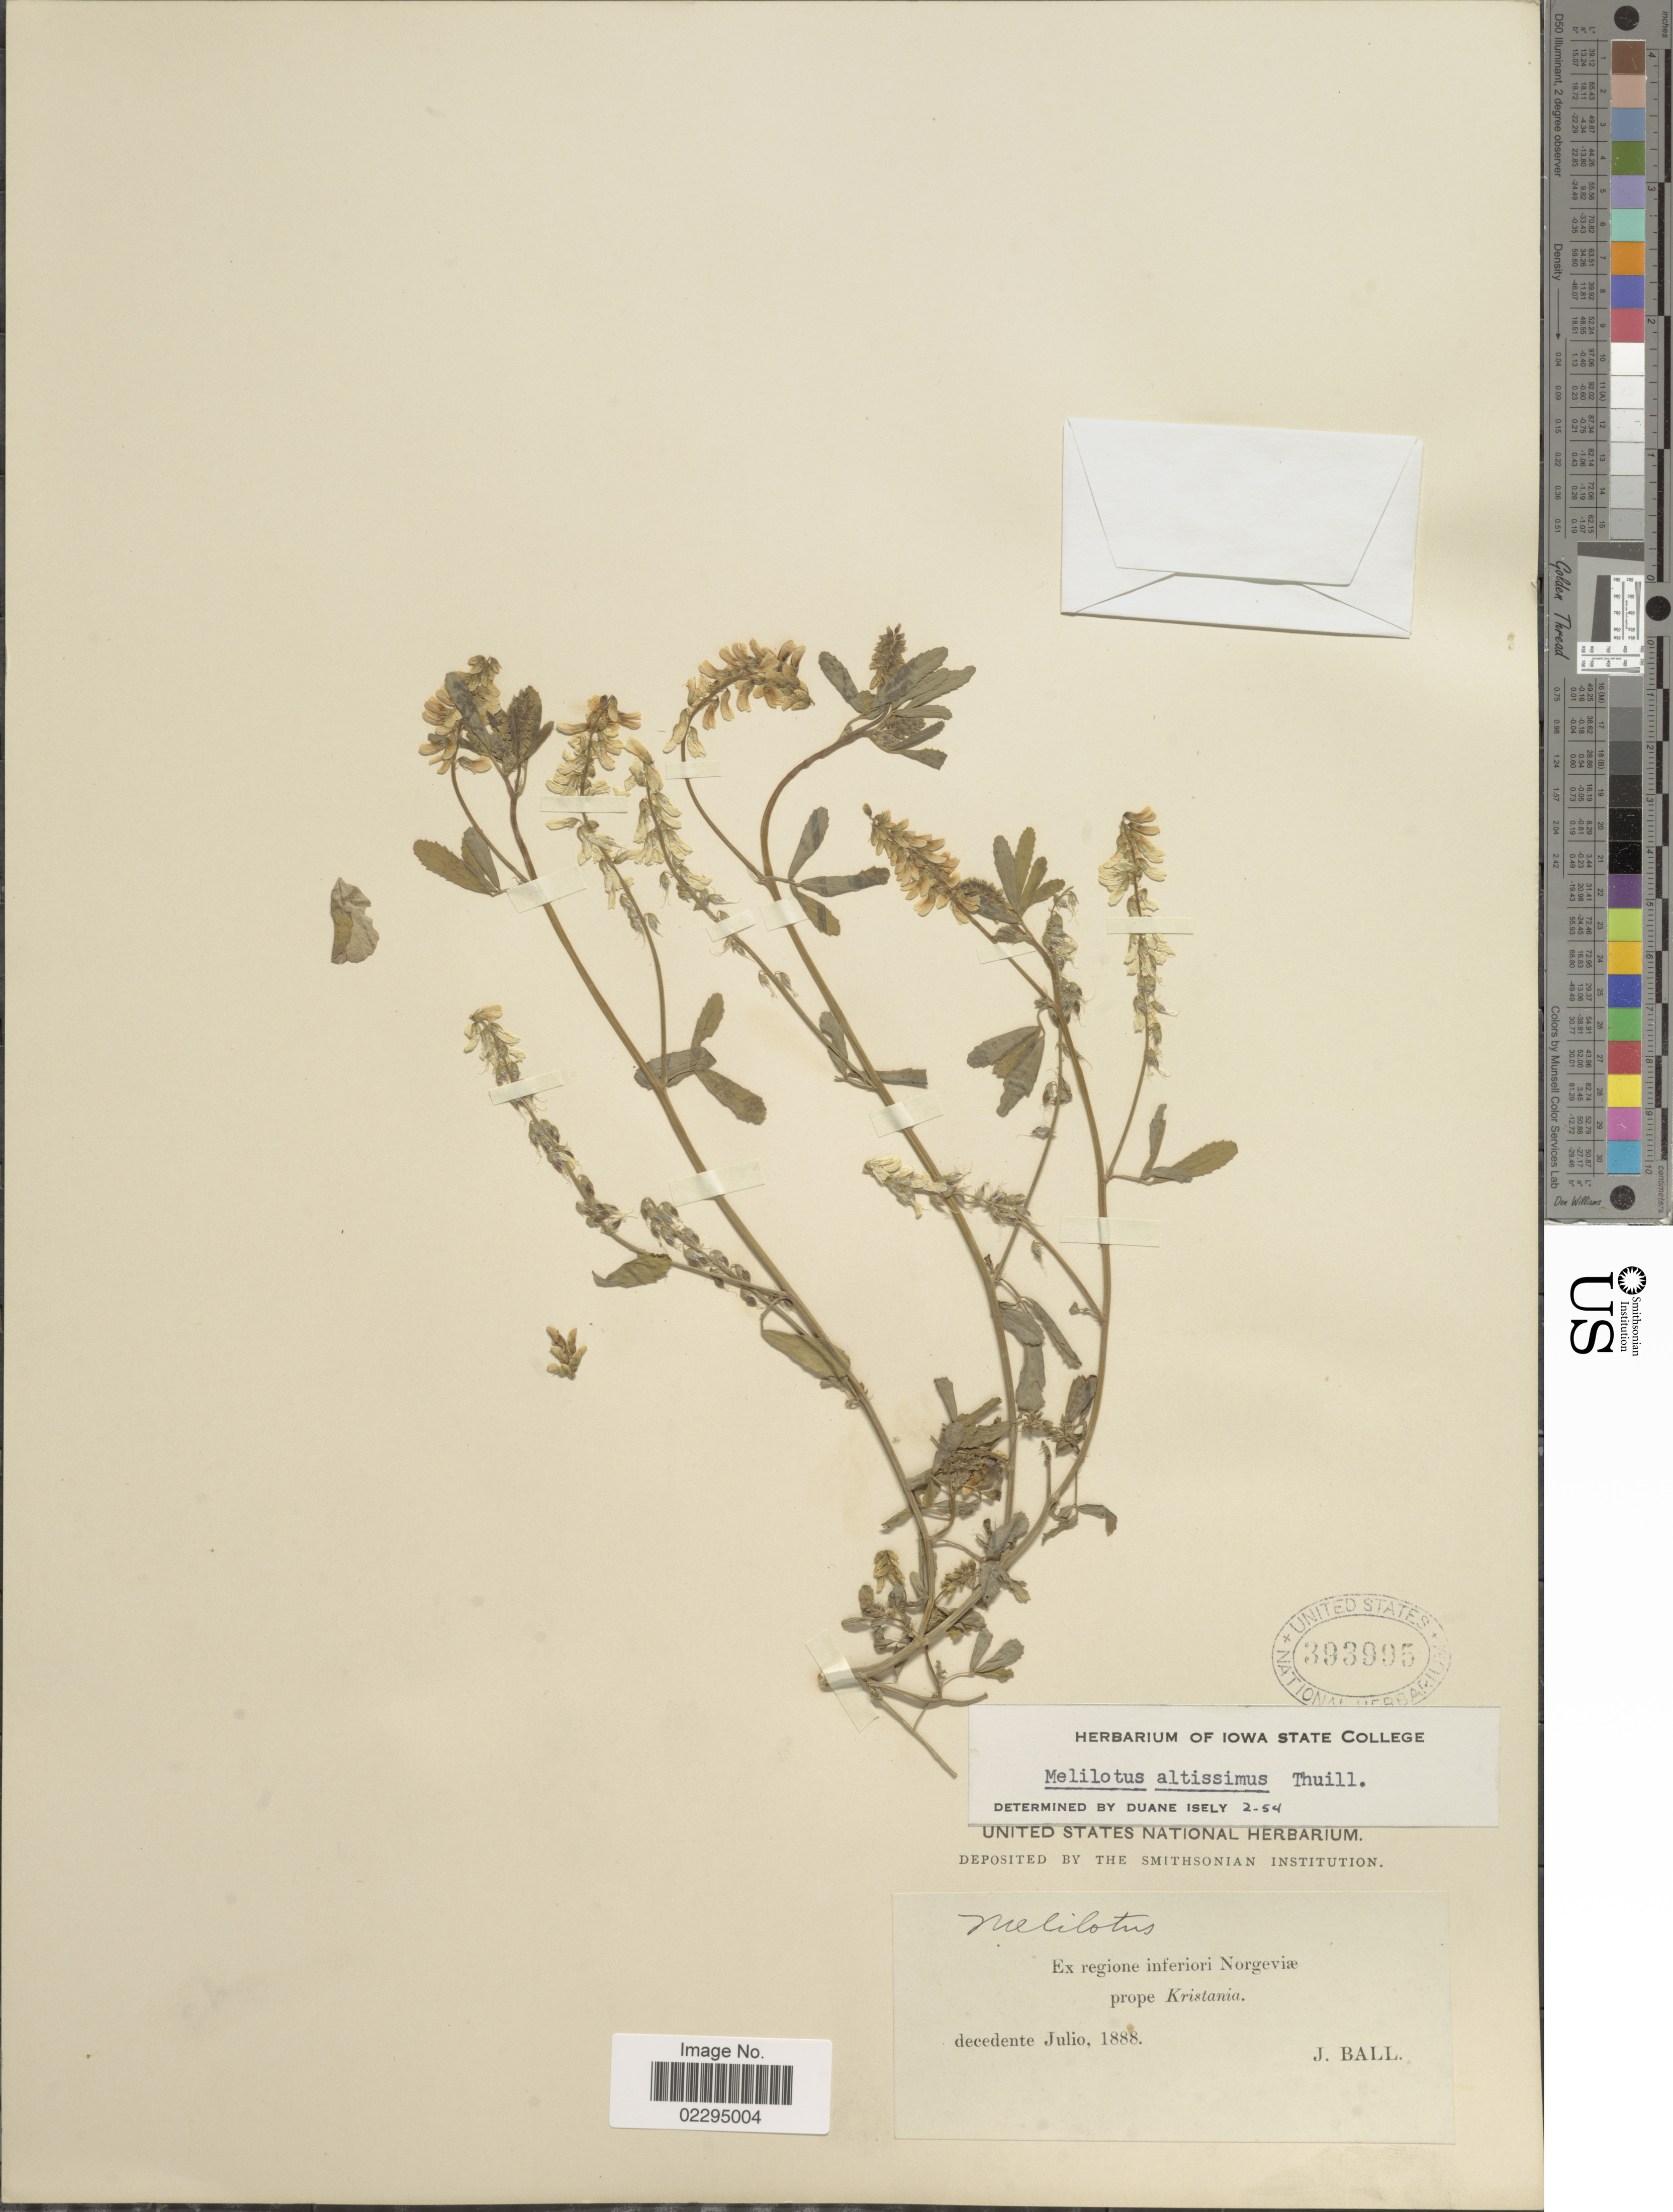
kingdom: Plantae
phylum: Tracheophyta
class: Magnoliopsida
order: Fabales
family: Fabaceae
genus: Melilotus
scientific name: Melilotus altissimus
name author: Thuill.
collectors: J. Ball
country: Norway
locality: Prope Kristania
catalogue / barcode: US 393995